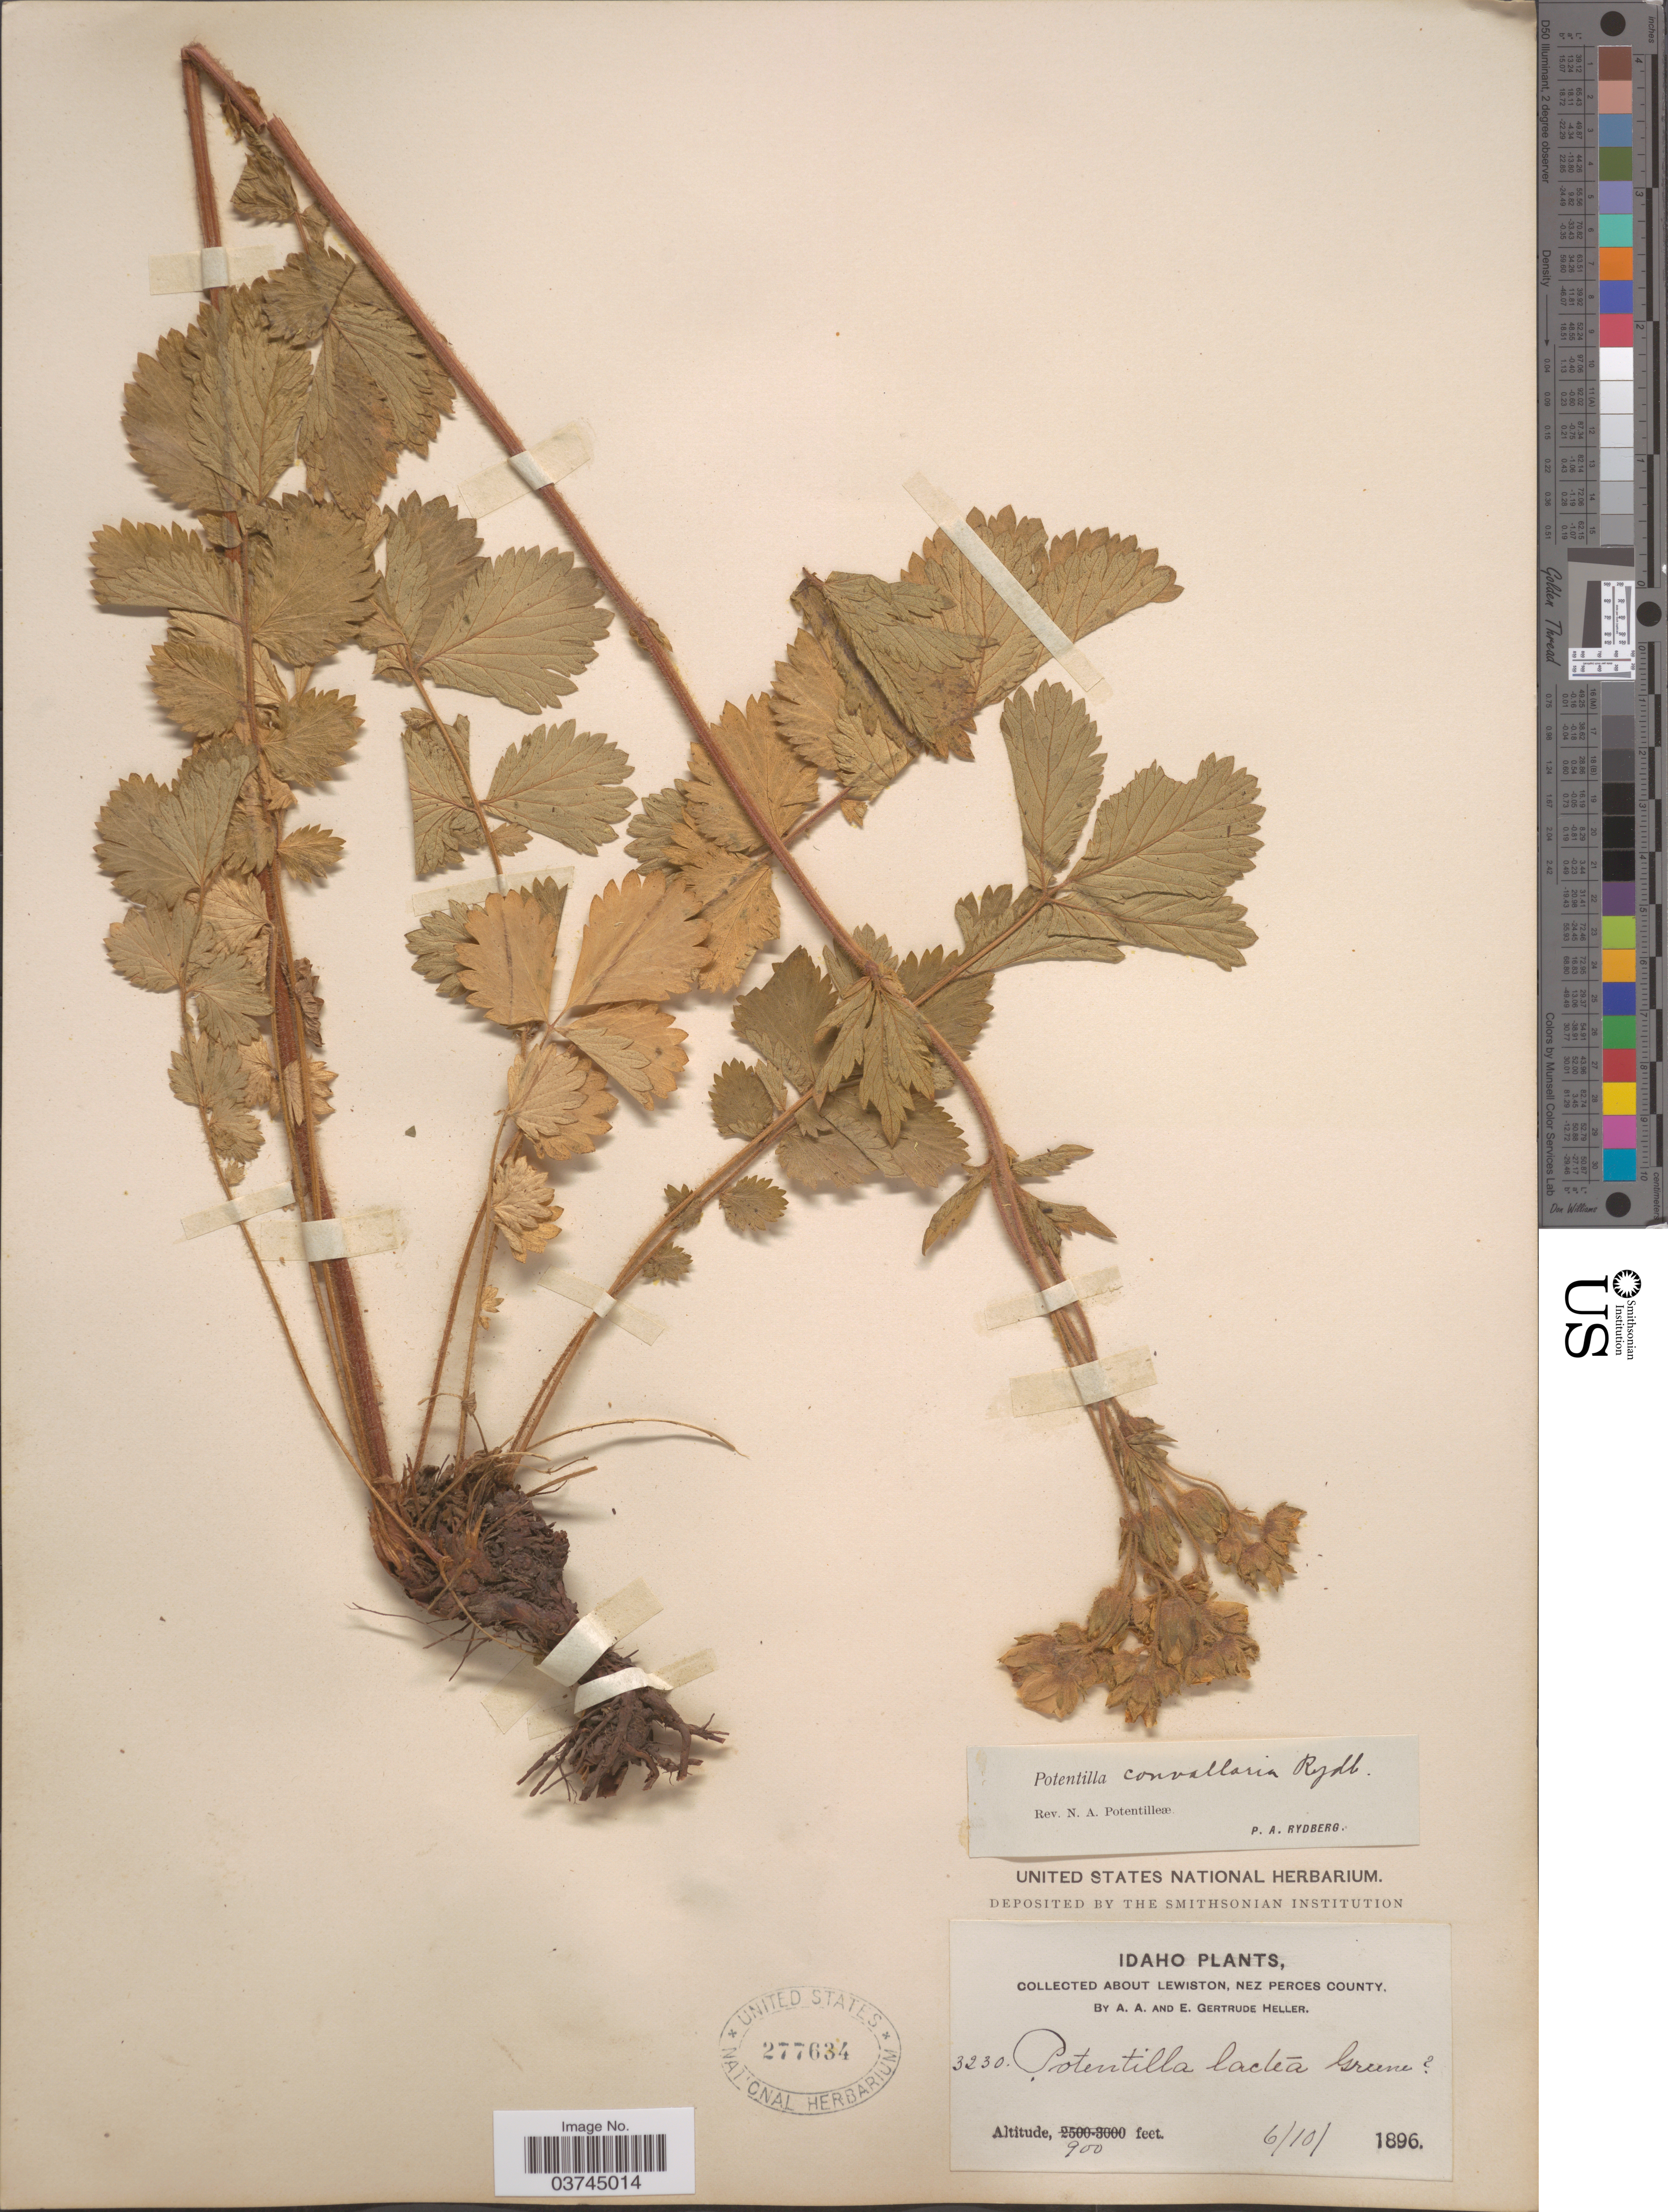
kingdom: Plantae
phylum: Tracheophyta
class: Magnoliopsida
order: Rosales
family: Rosaceae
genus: Drymocallis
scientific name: Drymocallis convallaria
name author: (Rydb.) Rydb.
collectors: A. A. Heller & E. G. Heller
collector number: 3230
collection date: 1896-06-10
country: United States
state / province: Idaho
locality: About Lewiston, Nez Perces County.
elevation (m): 274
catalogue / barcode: US 277634